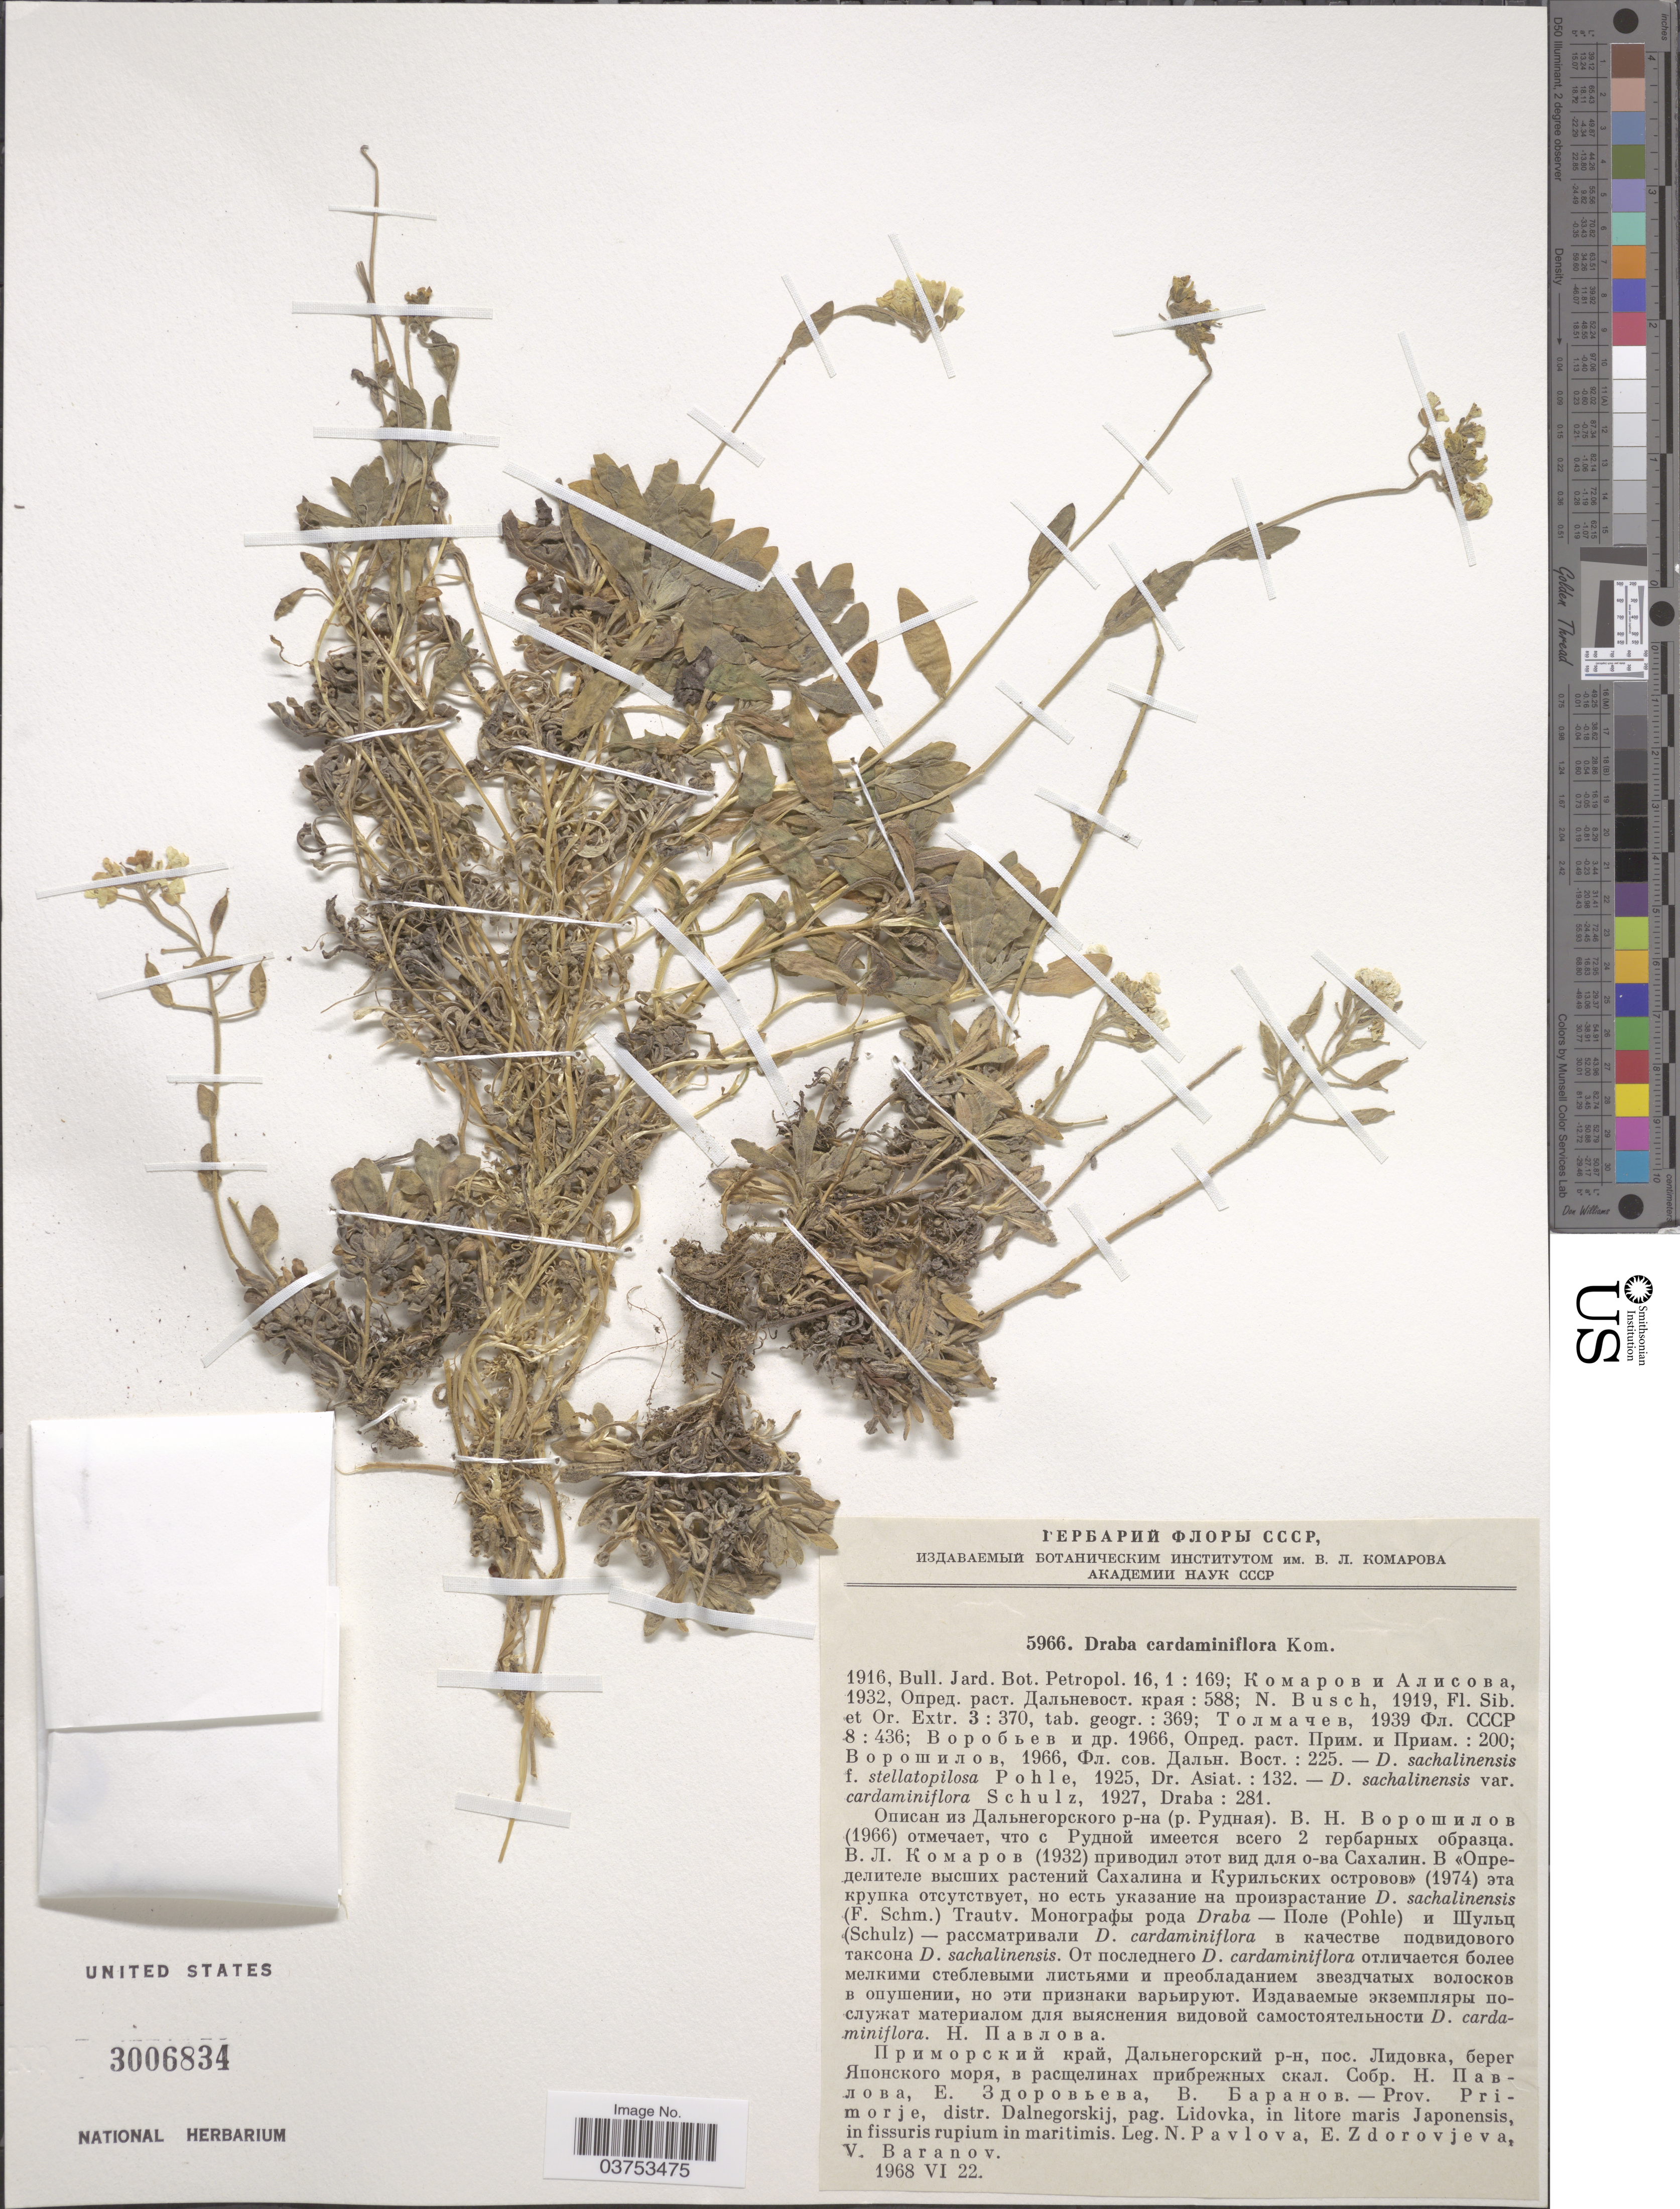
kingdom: Plantae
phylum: Tracheophyta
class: Magnoliopsida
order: Brassicales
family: Brassicaceae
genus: Draba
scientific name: Draba cardaminiflora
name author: Kom.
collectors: N. Pavlova, E. Zdorovjeva & V. Baranov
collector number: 5966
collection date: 1968-06-22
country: Russian Federation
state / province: Primorsky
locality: Prov. Primorje, distr. Dalnegorskij, pag. Lidovka, in litore maris Japonensis, in fissuris rupium in maritimis.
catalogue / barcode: US 3006834